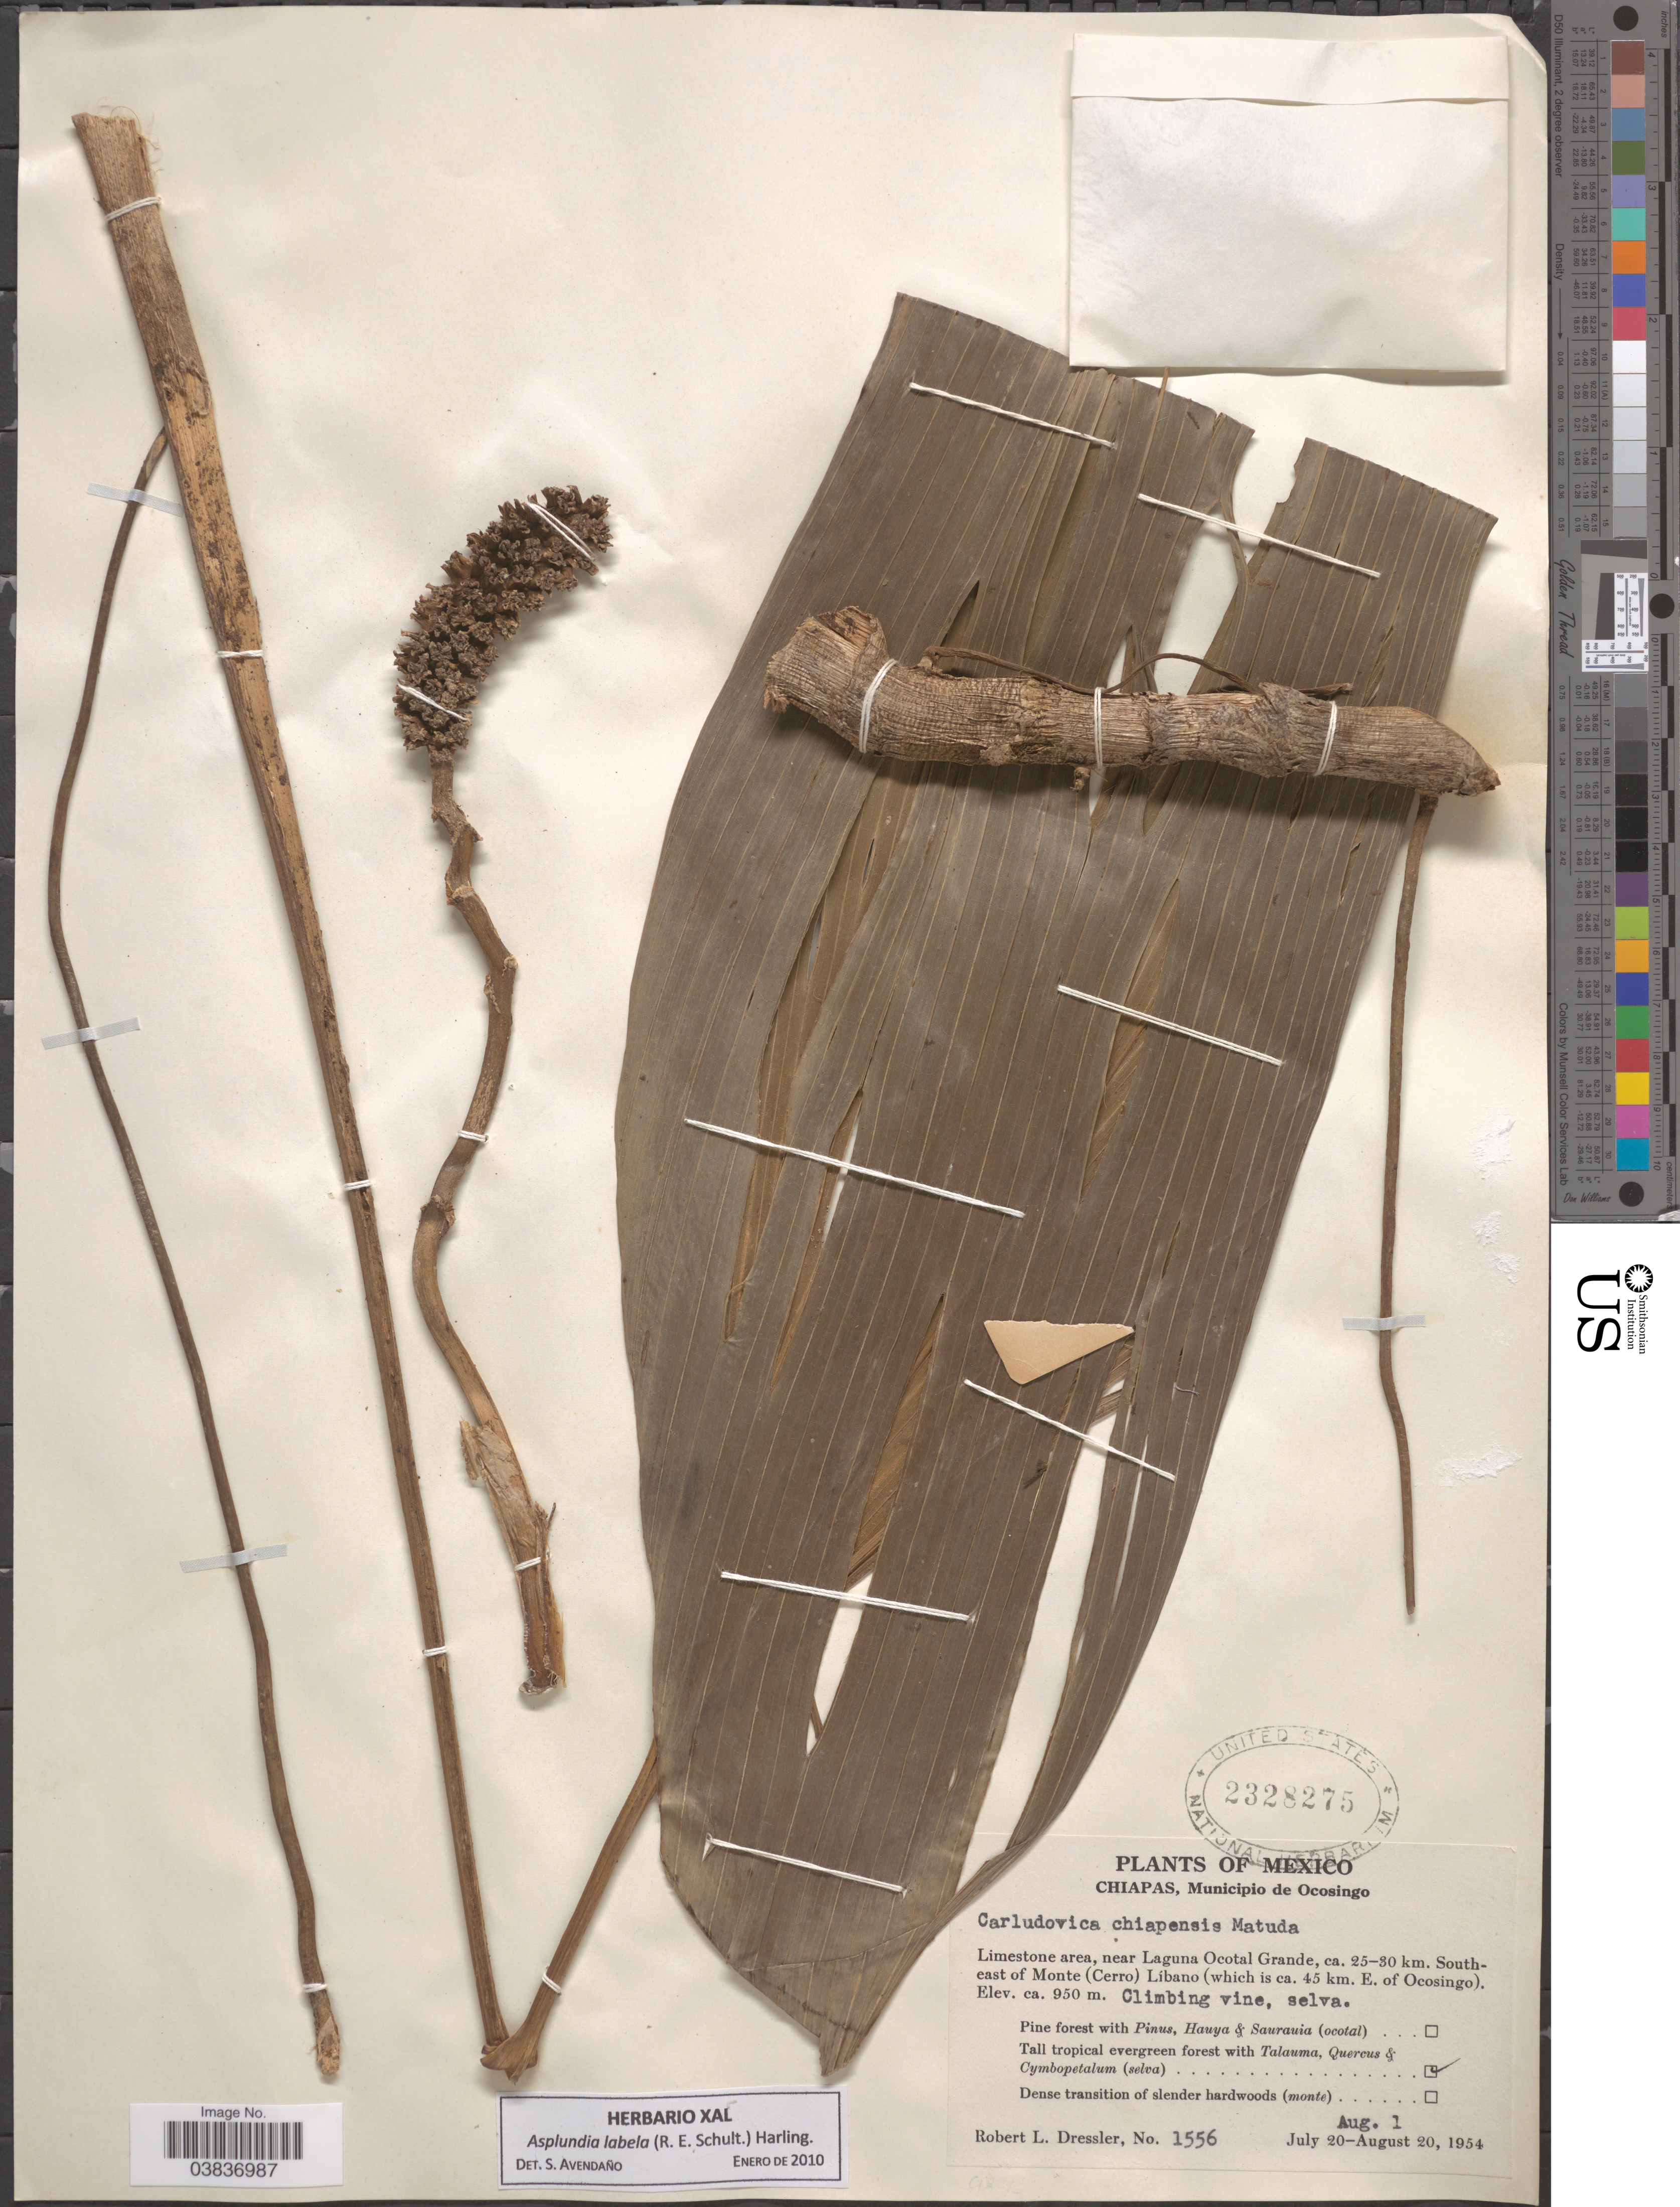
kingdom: Plantae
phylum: Tracheophyta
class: Liliopsida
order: Pandanales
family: Cyclanthaceae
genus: Asplundia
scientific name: Asplundia labela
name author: (R.E. Schult.) Harling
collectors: R. Dressler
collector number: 1556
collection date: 1954-08-01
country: Mexico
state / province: Chiapas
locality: Municipio de Ocosingo. Limestone area, near Laguna Ocotal Grande, ca. 25-30 km. South-east of Monte (Cerro) Líbano (which is ca. 45 km. E. of Ocosingo).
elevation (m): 950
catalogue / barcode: US 2328275